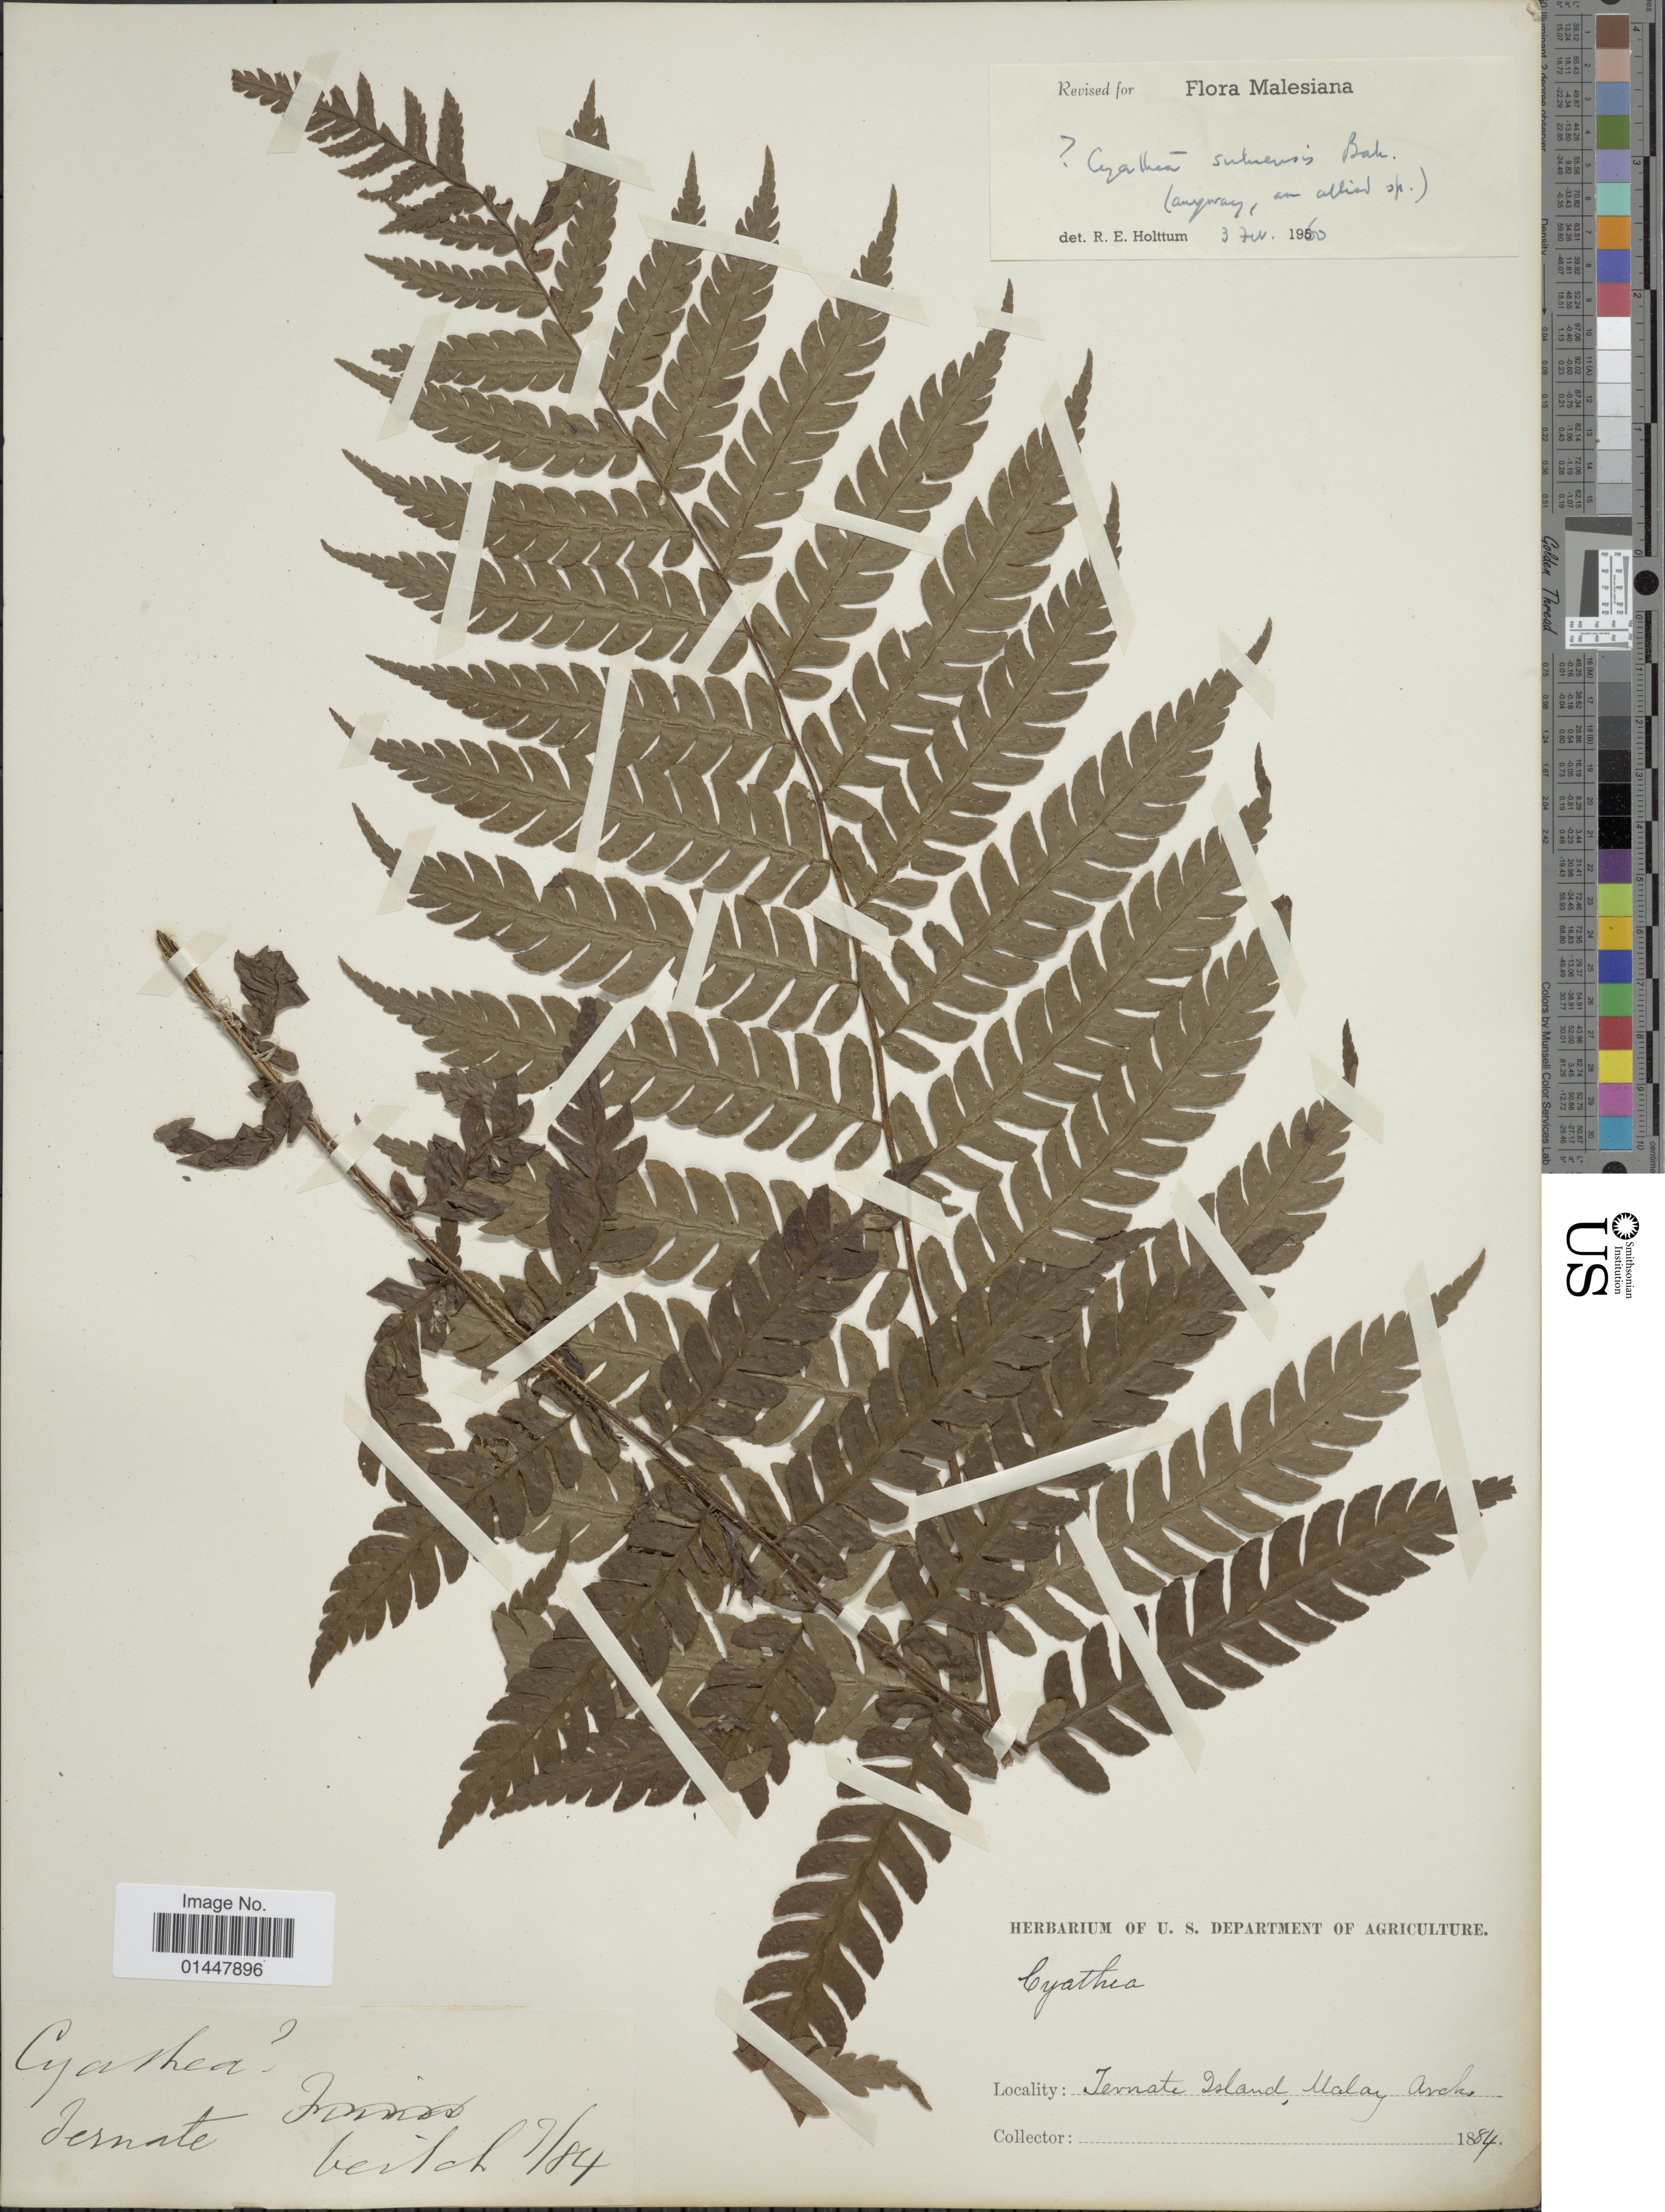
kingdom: Plantae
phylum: Tracheophyta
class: Polypodiopsida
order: Cyatheales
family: Cyatheaceae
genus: Sphaeropteris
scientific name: Sphaeropteris suluensis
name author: (Baker) R.M. Tryon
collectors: ex herb. U. S. Department of Agriculture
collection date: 1884-07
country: Indonesia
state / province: Maluku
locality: Ternate Island, Malay Arch [interpreted]